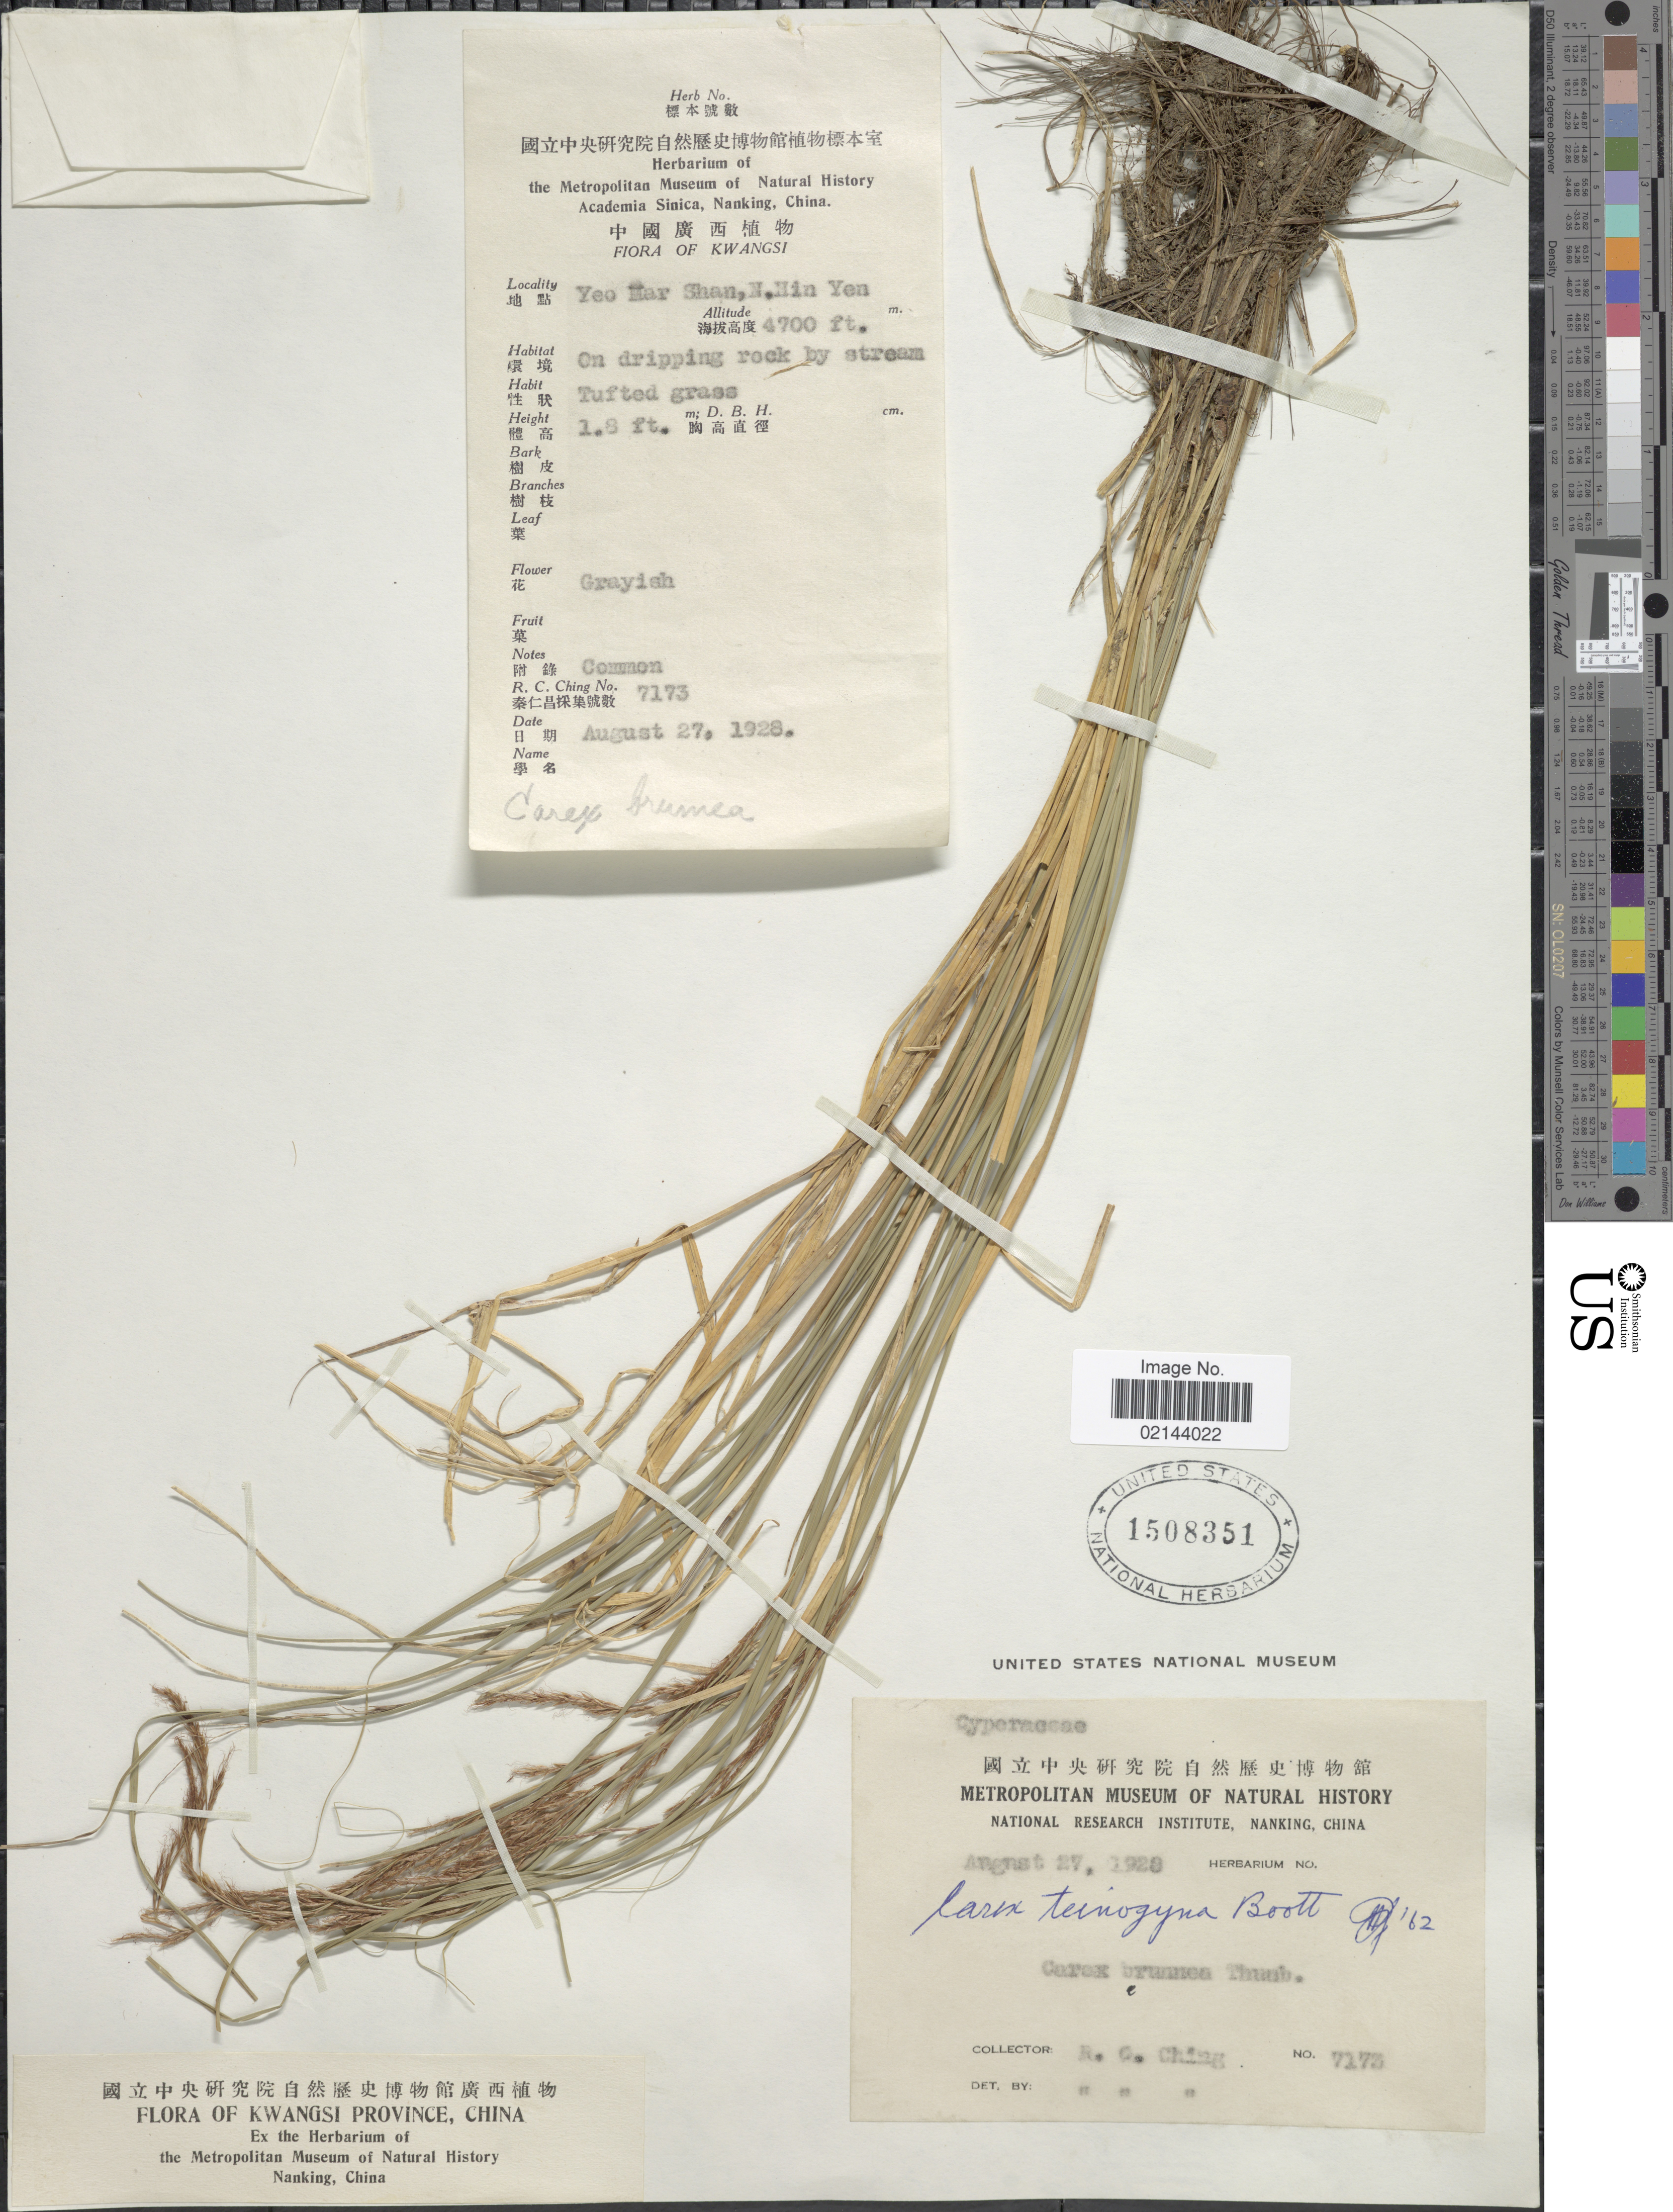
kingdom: Plantae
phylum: Tracheophyta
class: Liliopsida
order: Poales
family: Cyperaceae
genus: Carex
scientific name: Carex brunnea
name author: Thunb.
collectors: R. C. Ching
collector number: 7173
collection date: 1928-08-27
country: China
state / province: Guangxi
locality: Kwangsi Province, Yeo Mar Shan, N. Hin Yen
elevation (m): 1433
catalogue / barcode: US 1508351